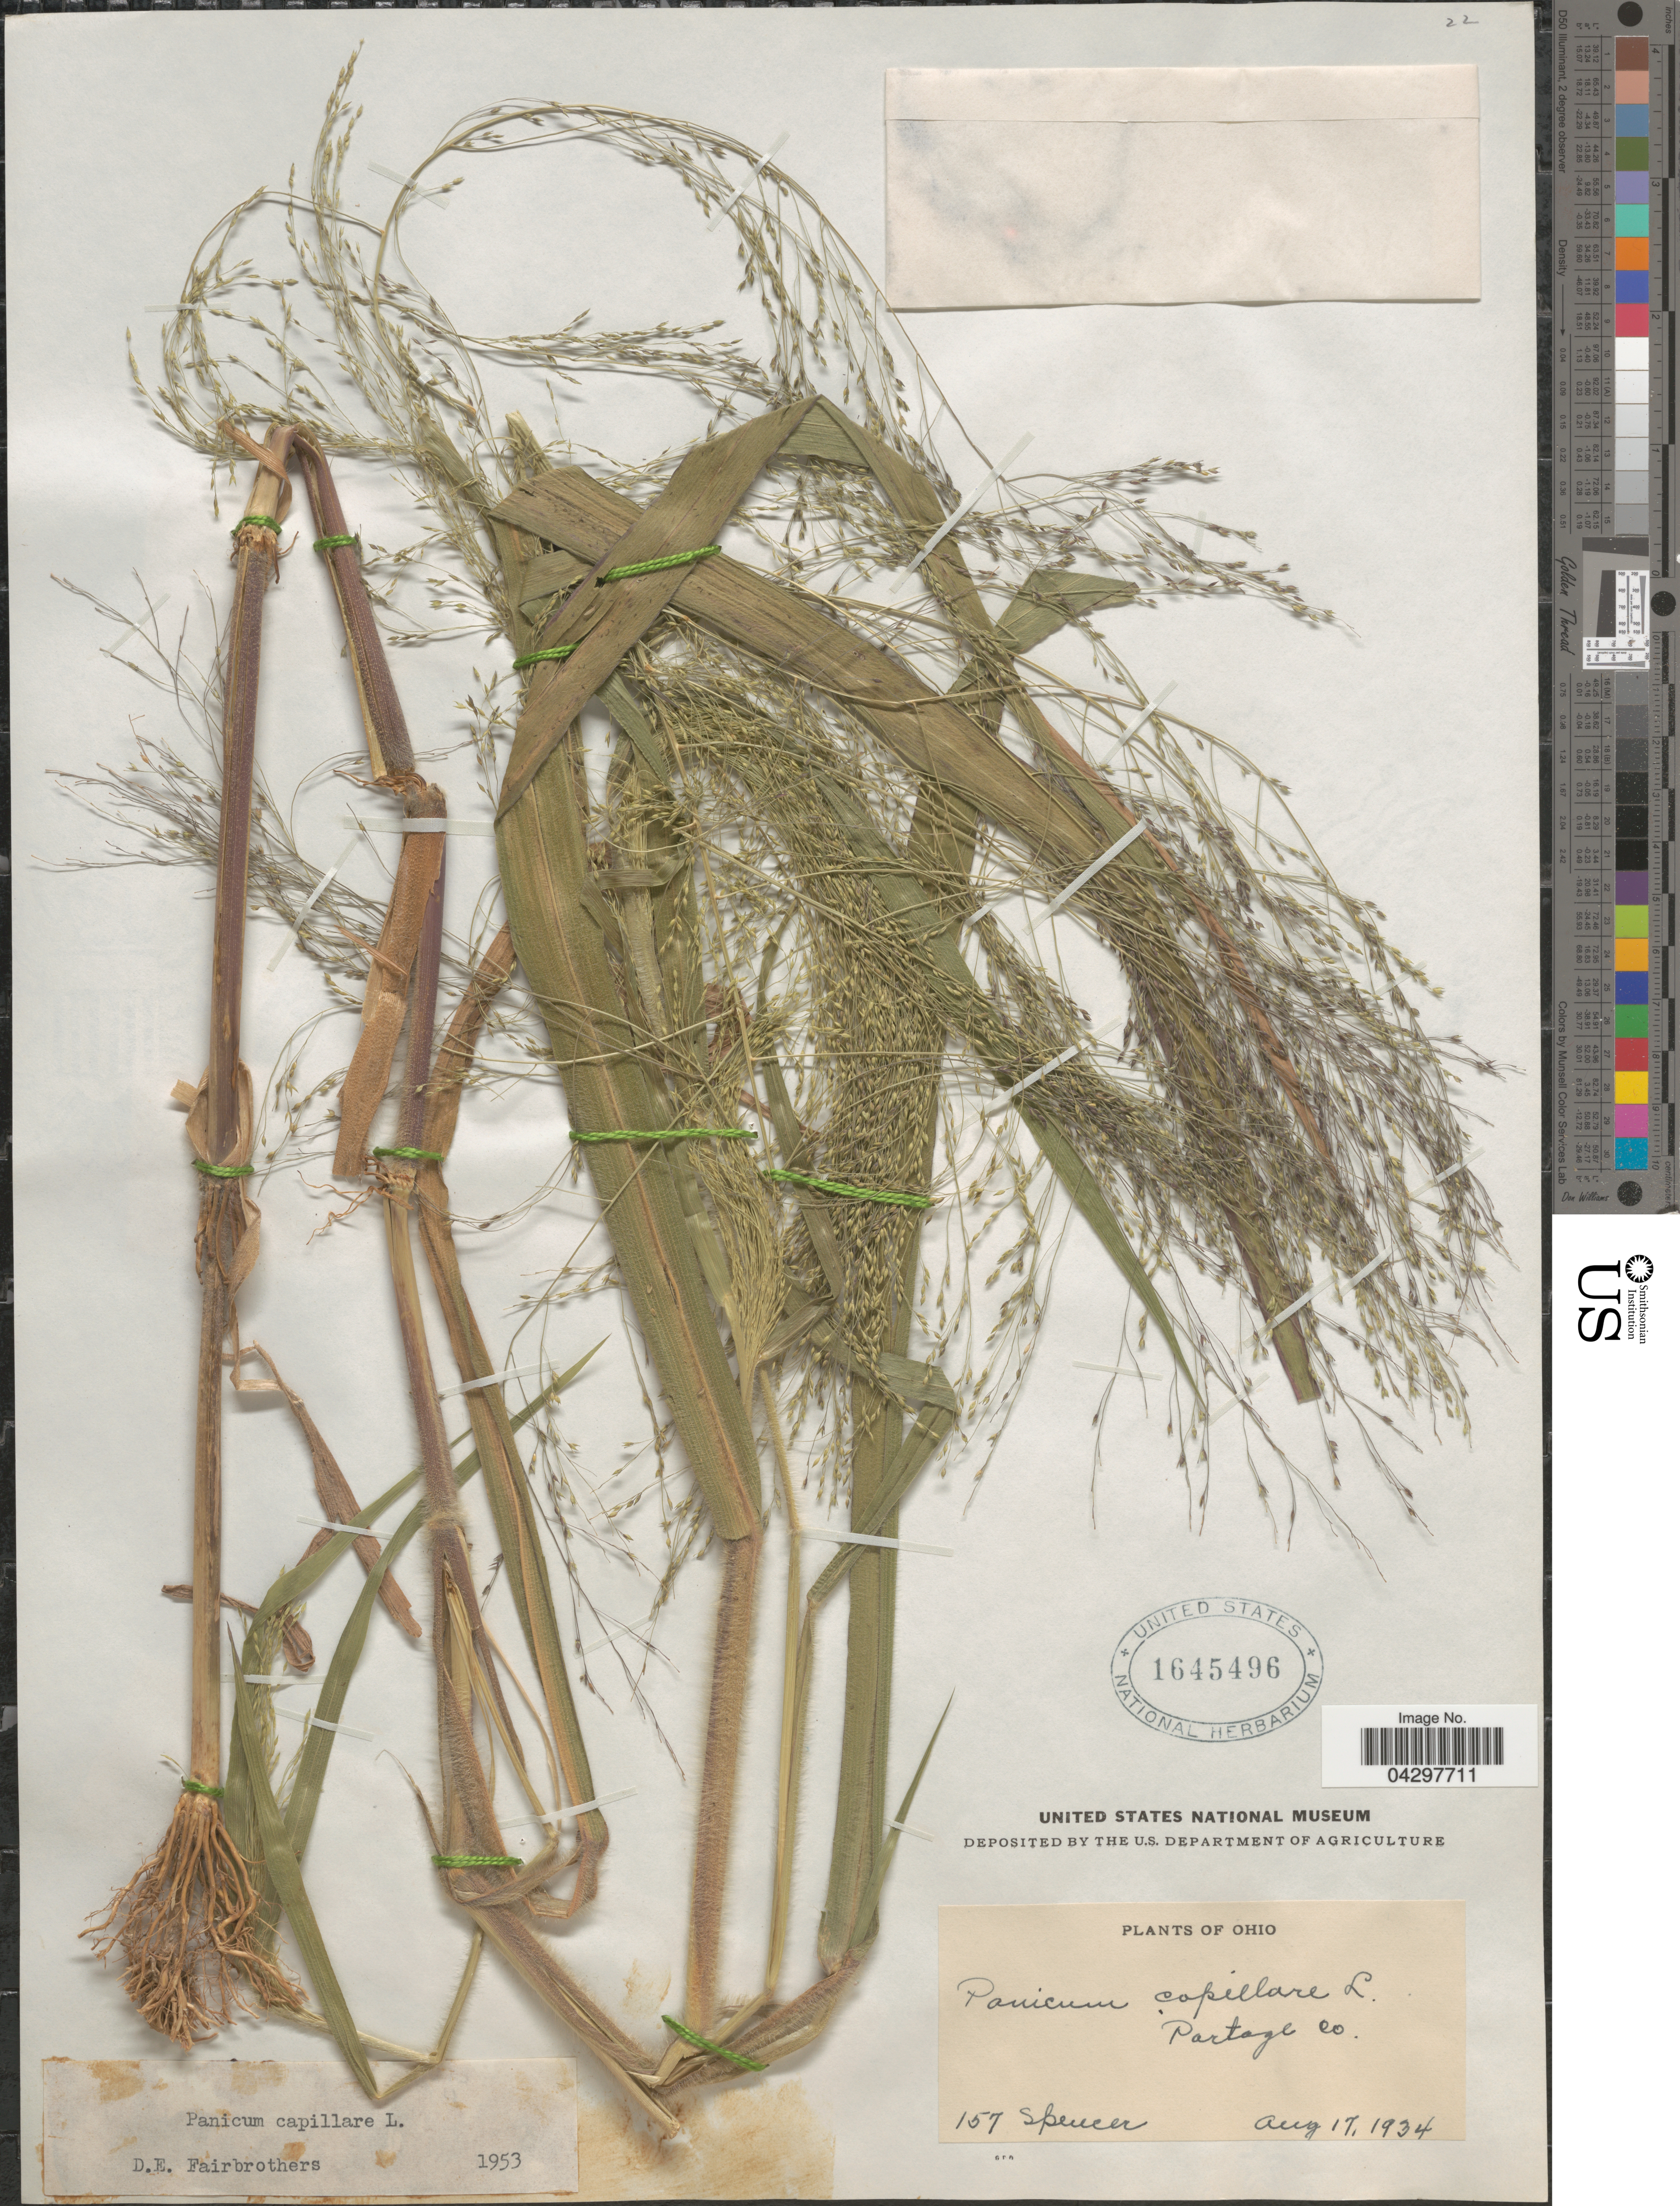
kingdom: Plantae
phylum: Tracheophyta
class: Liliopsida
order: Poales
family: Poaceae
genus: Panicum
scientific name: Panicum capillare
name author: L.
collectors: -- Spencer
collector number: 157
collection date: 1934-08-17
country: United States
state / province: Ohio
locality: Portage Co.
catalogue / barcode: US 1645496